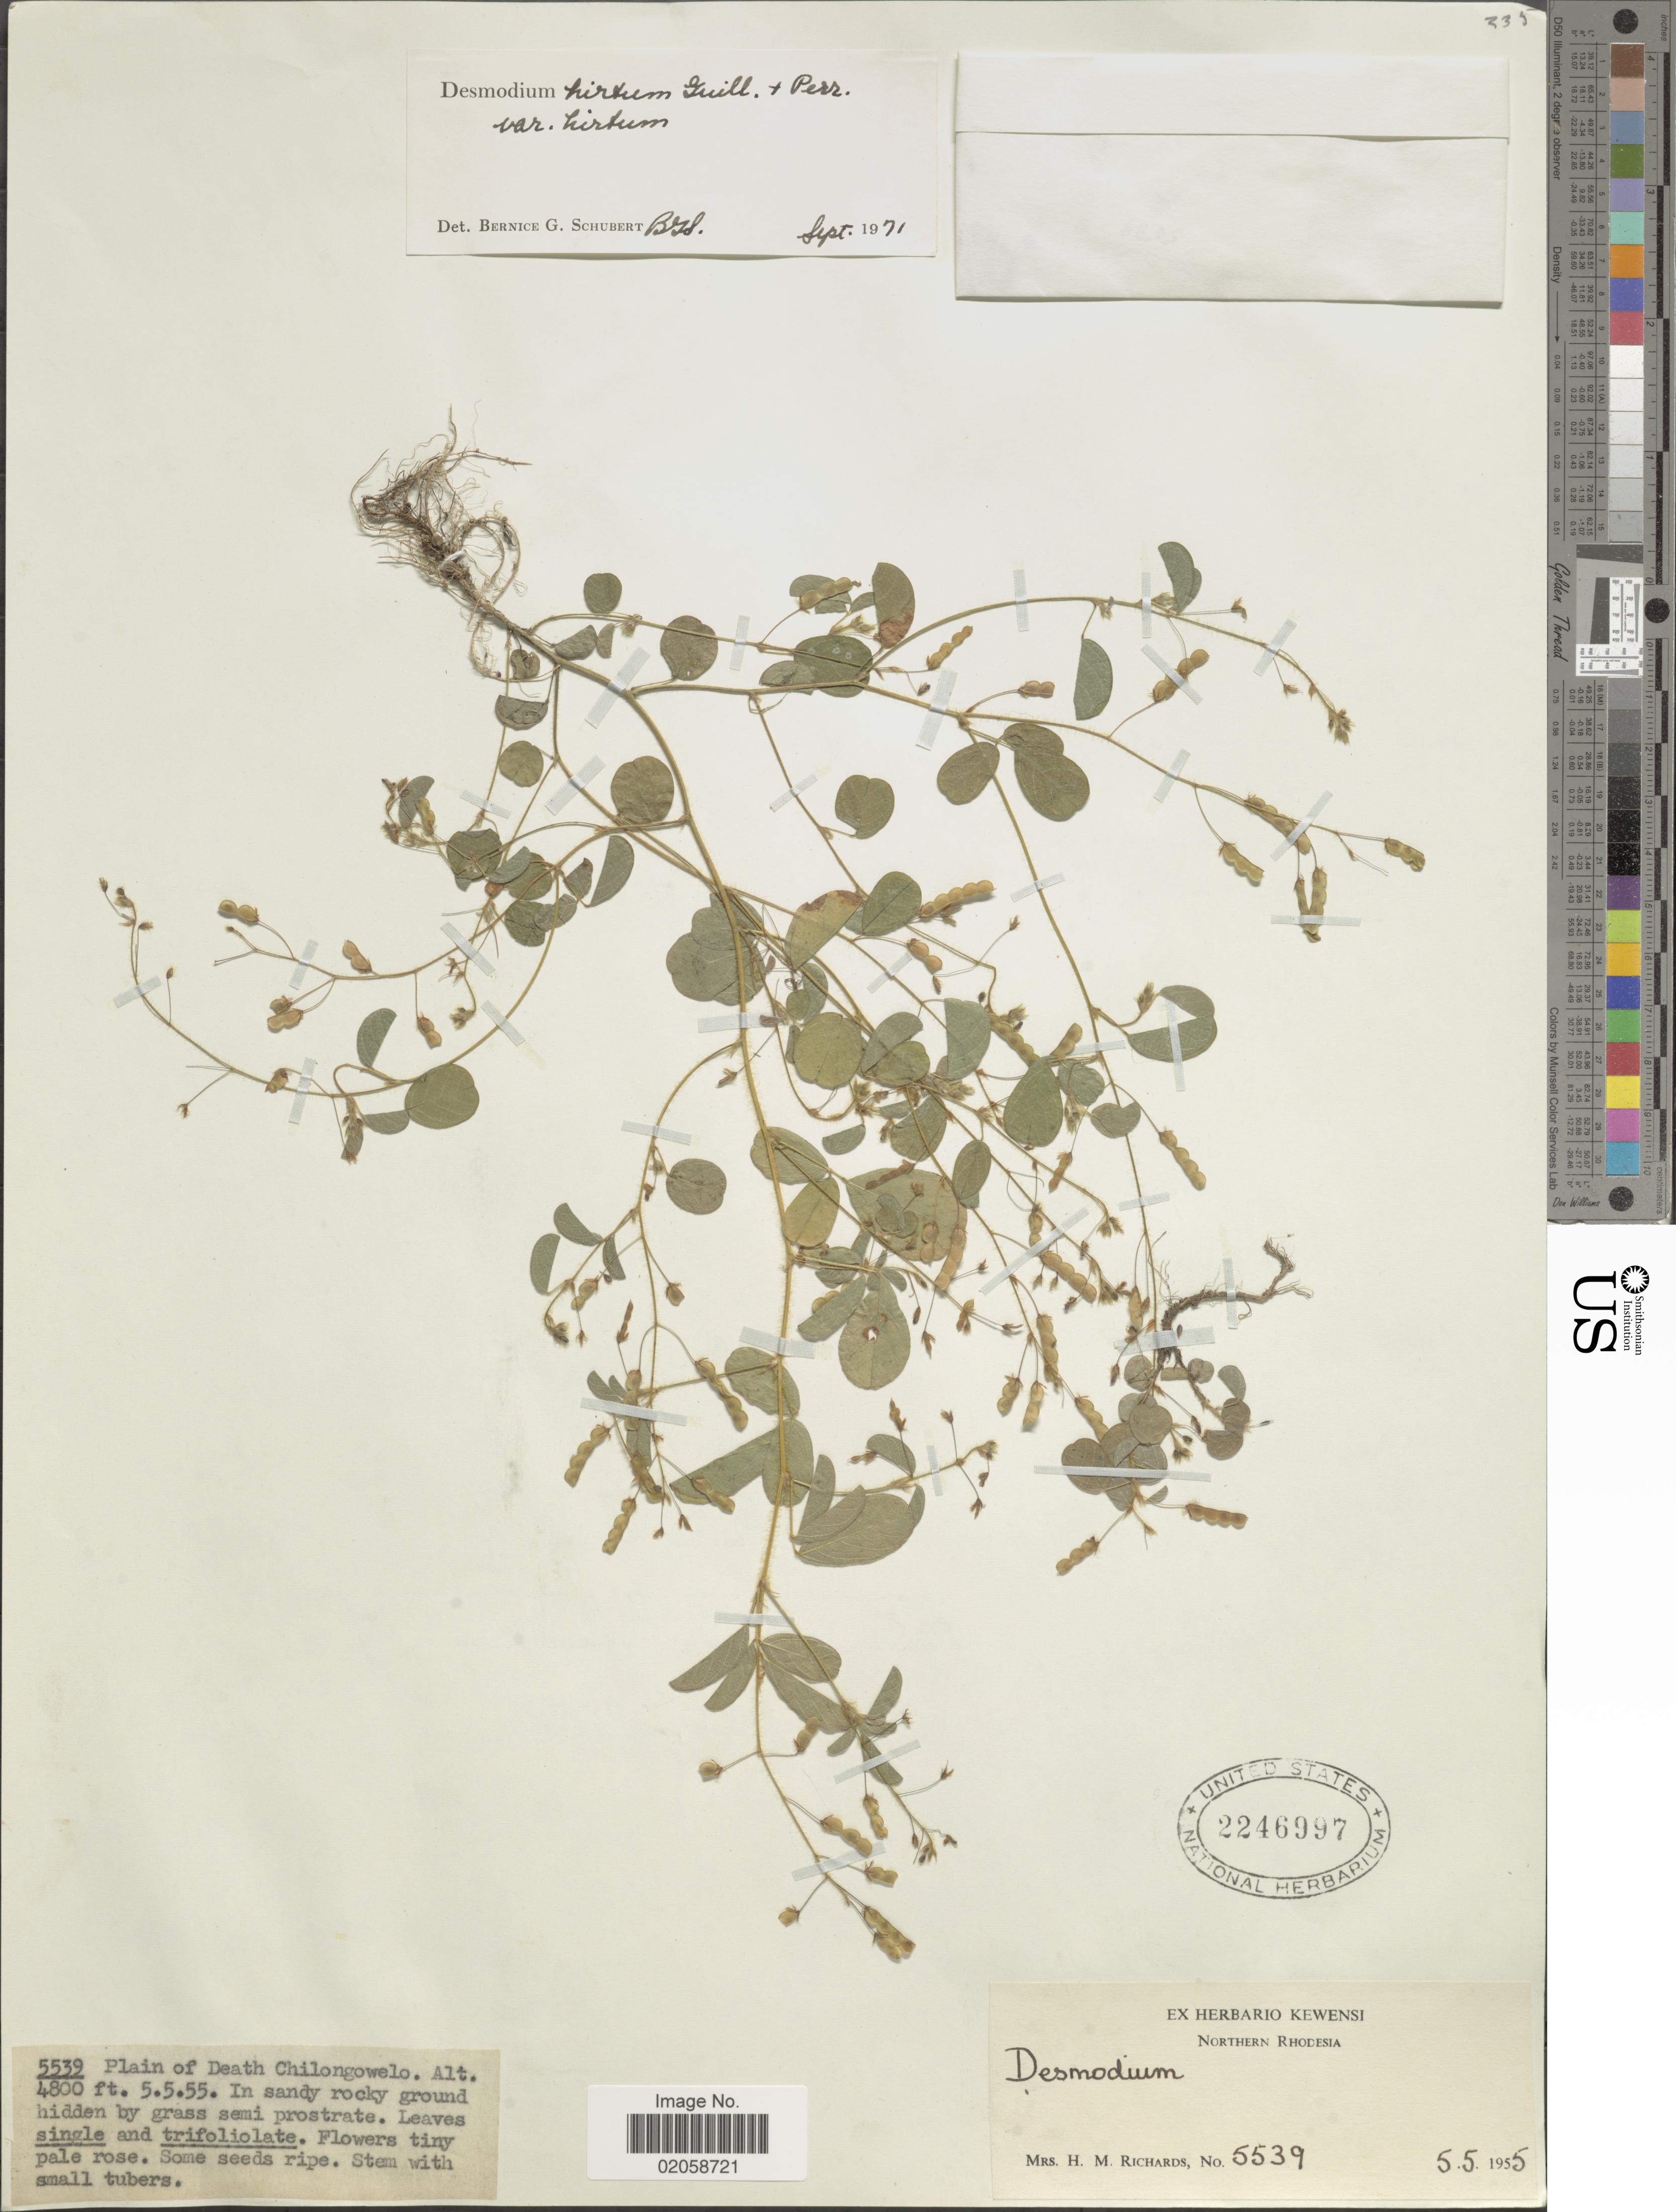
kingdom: Plantae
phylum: Tracheophyta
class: Magnoliopsida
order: Fabales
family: Fabaceae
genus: Grona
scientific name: Grona hirta var. hirta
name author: (Guill. & Perr.) H. Ohashi & K. Ohashi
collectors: H. Richards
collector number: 5539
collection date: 1955-05-05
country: Zambia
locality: Northern Rhodesia. Plain of Death Chilongowelo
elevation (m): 1463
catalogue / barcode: US 2246997